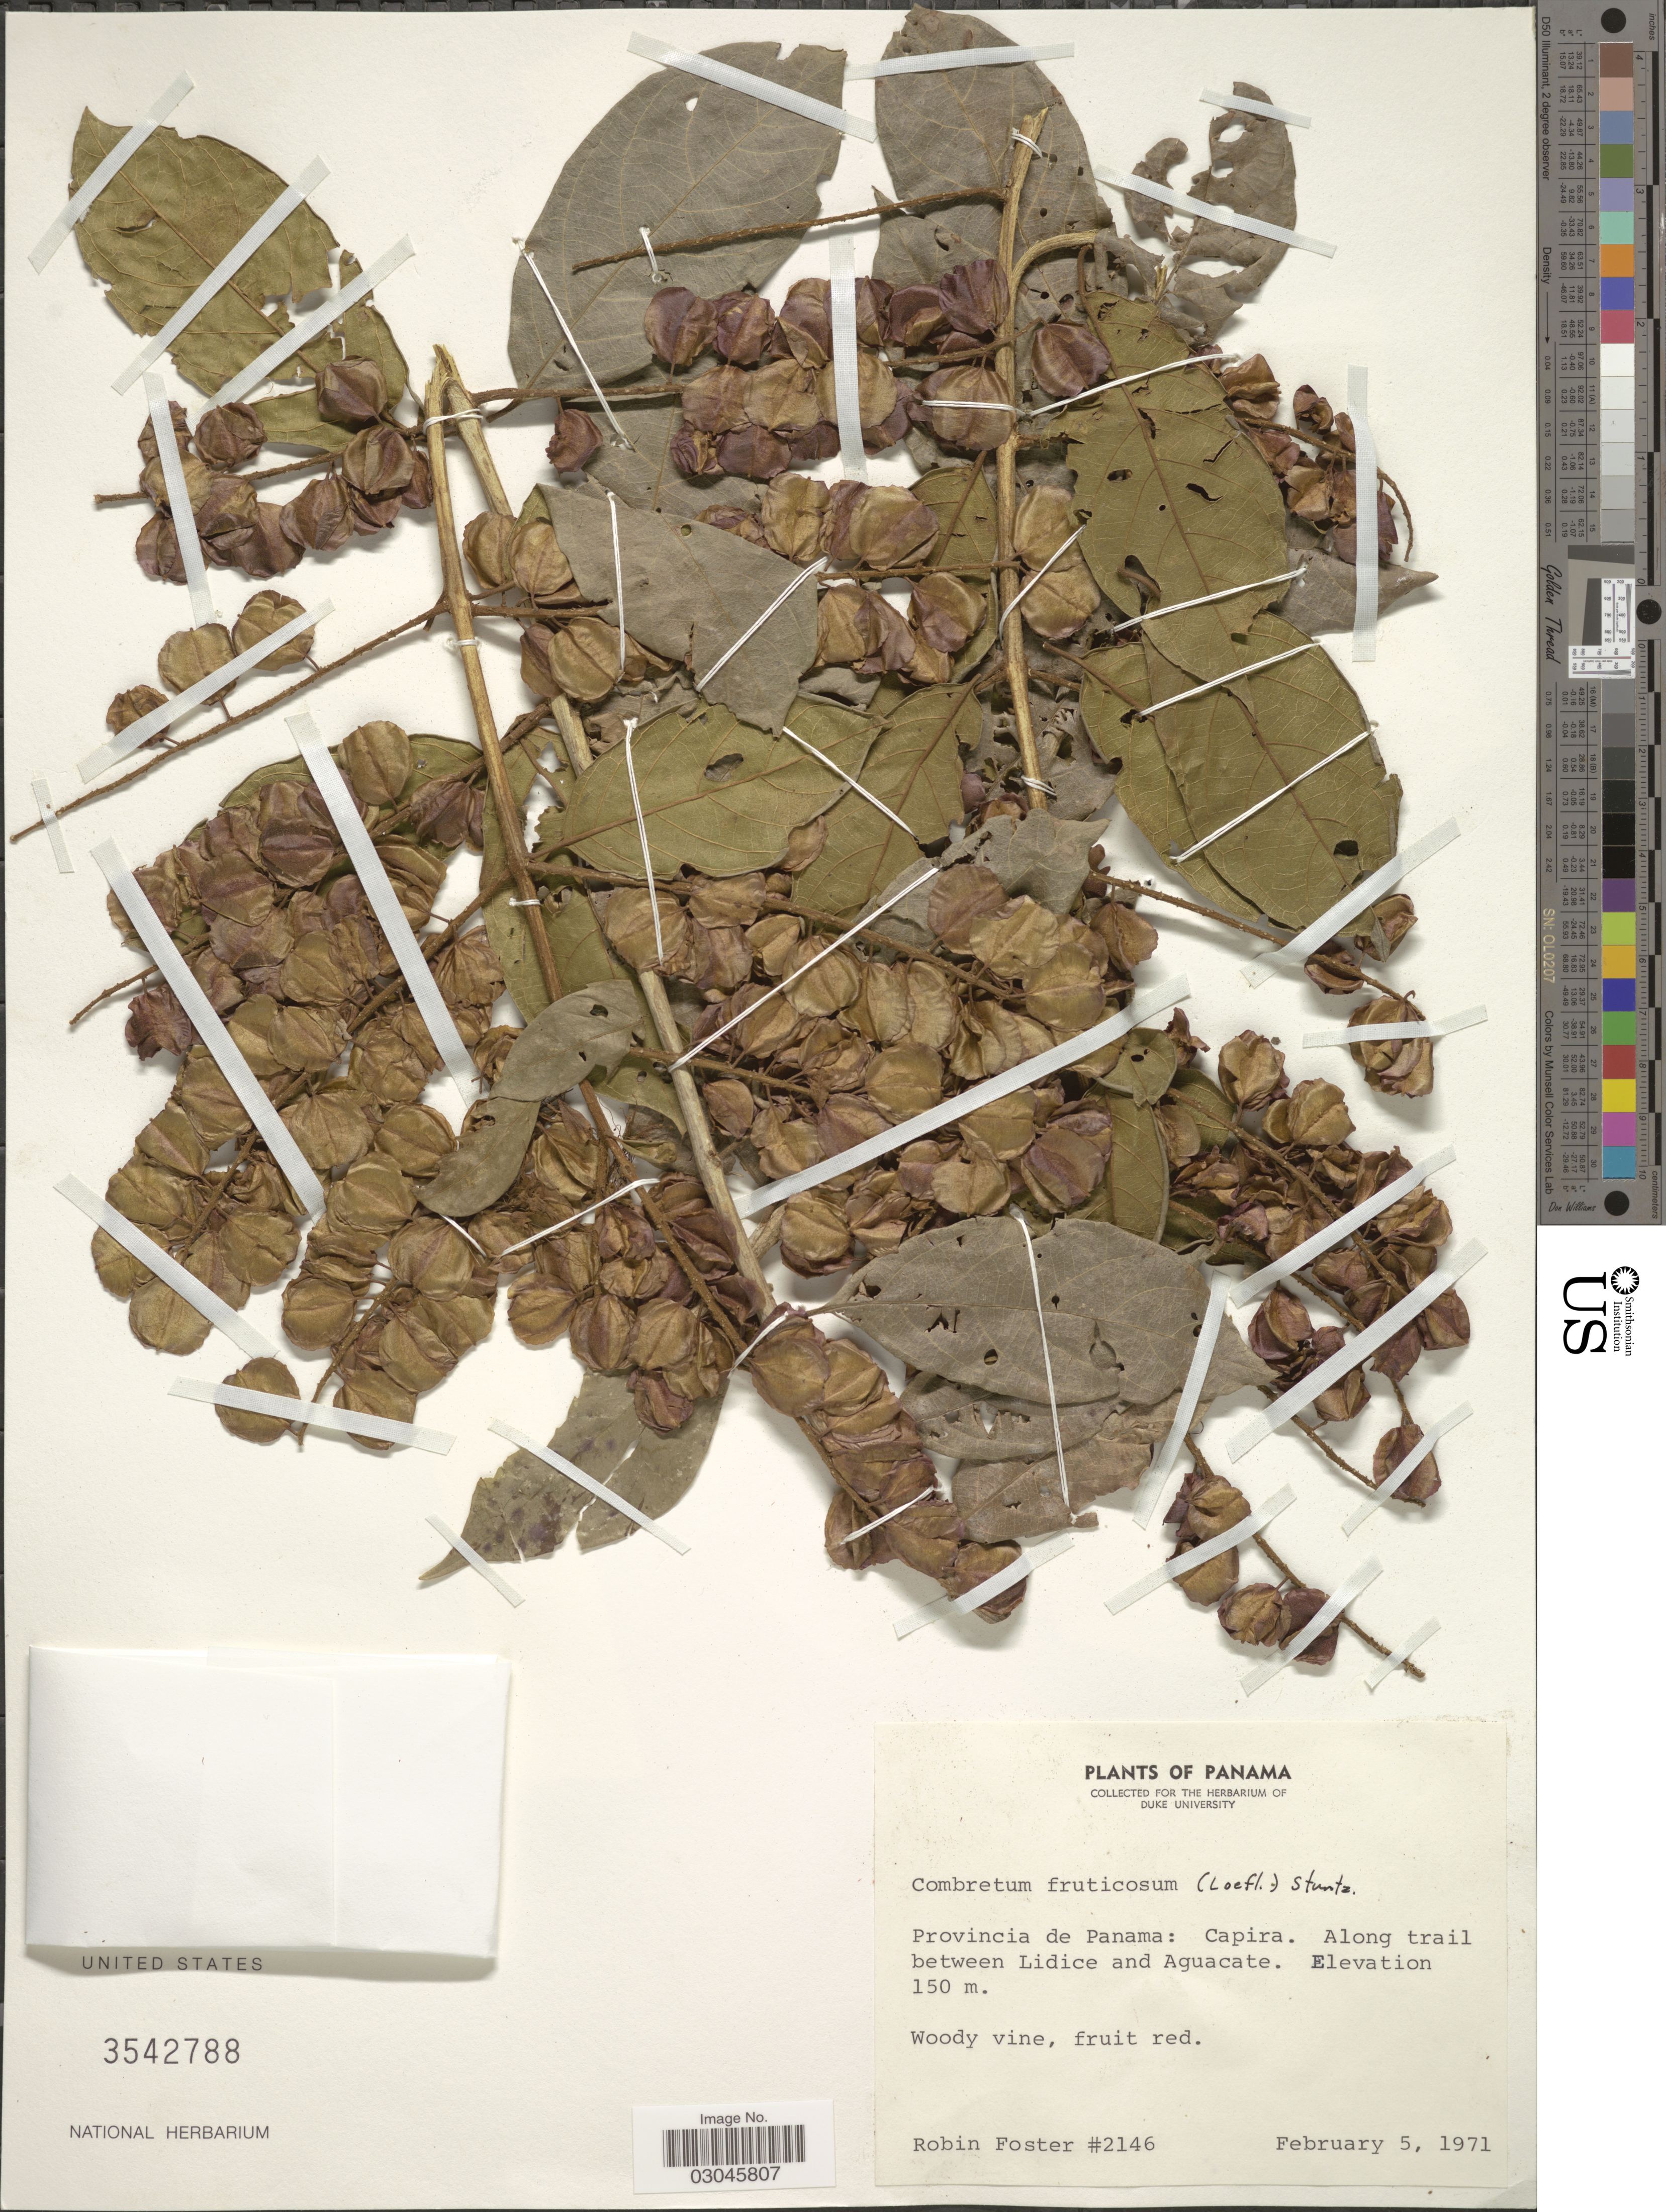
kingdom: Plantae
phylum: Tracheophyta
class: Magnoliopsida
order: Myrtales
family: Combretaceae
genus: Combretum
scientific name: Combretum fruticosum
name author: (Loefl.) Stuntz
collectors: R. B. Foster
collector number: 2146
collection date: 1971-02-05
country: Panama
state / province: Panamá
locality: Capira. Along trail between Lidice and Aguacate.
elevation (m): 150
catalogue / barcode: US 3542788